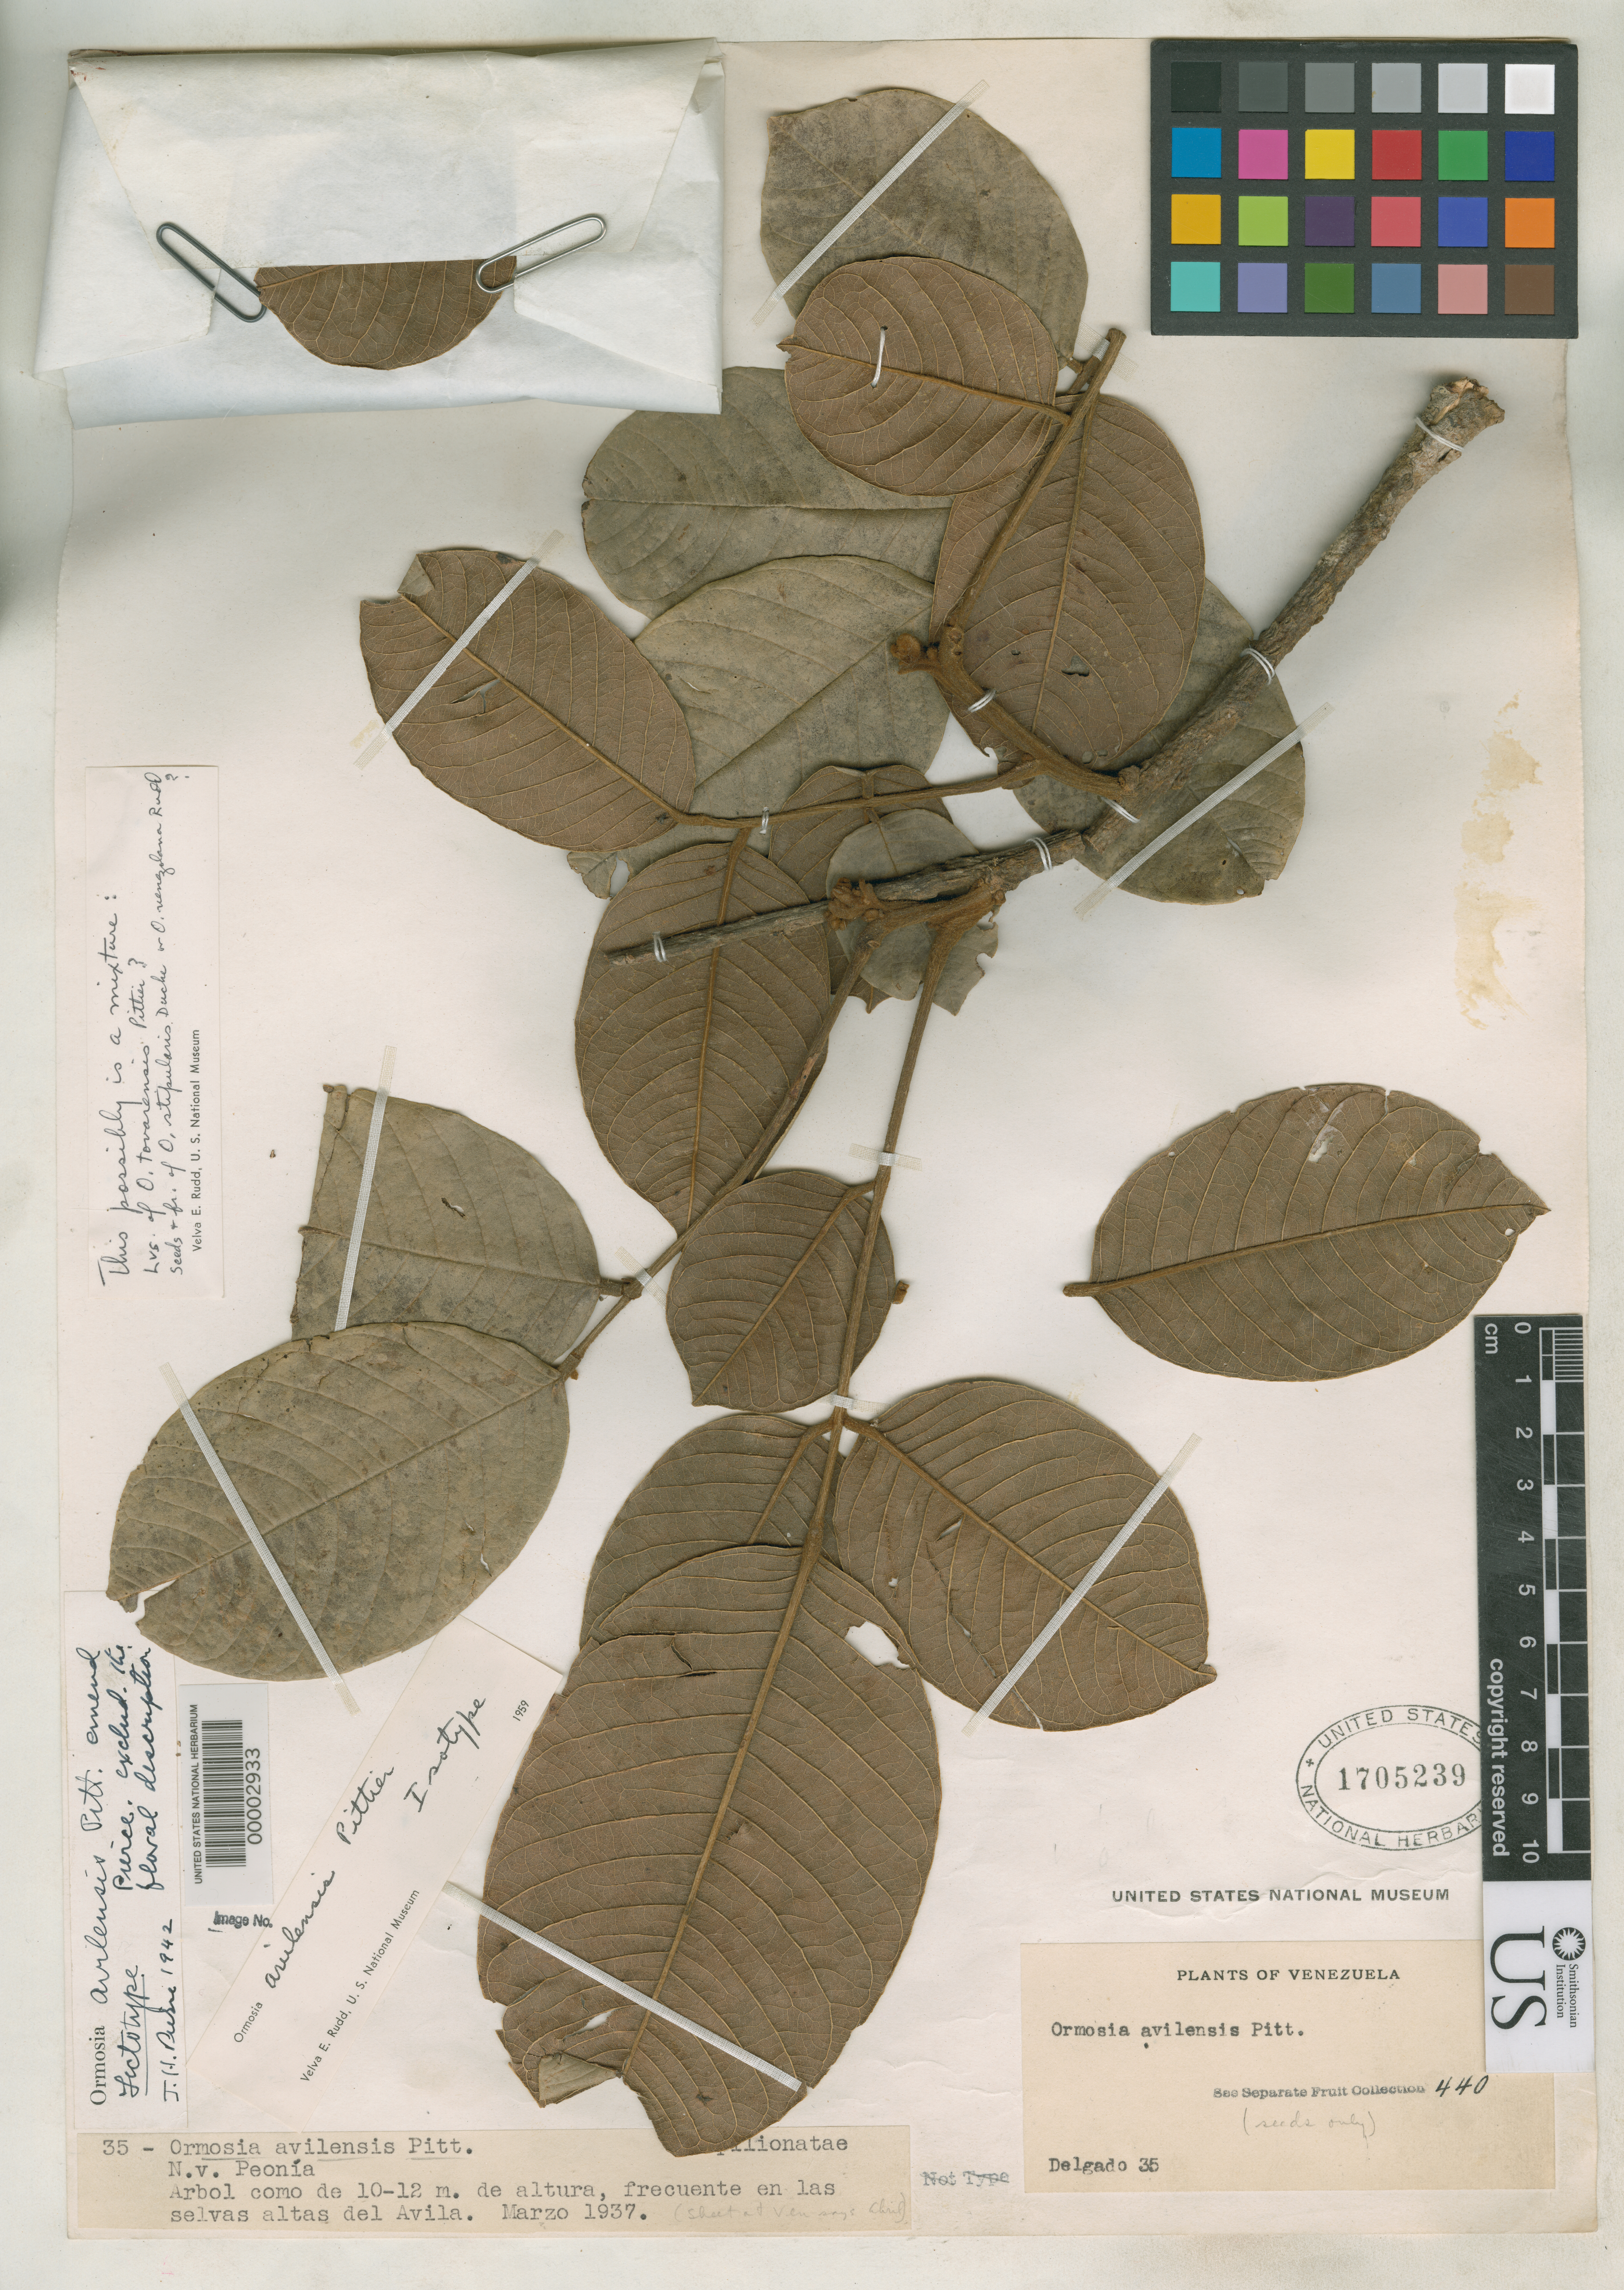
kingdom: Plantae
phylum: Tracheophyta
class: Magnoliopsida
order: Fabales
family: Fabaceae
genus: Ormosia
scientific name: Ormosia avilensis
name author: Pittier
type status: Isolectotype; Lectotype; Original Material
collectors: E. Delgado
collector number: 35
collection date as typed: Mar 1937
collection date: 1937-03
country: Venezuela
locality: Selvas altas del Avila [upper forests of Avila].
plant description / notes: Protologue cites Delgado 37 as type, apparently in error (see discussion & lectotypification by Pierce 1942, & Rudd 1968 for further discussion). This US sheet (USNH 1705239) annotated by Pierce (1942) as lectotype, but lectotypification as published does not indicate herbarium. Rudd later annotated (1959)and cited (1968) cited specimen at VEN as "type", effectively completing the lectotypification.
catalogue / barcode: US 1705239